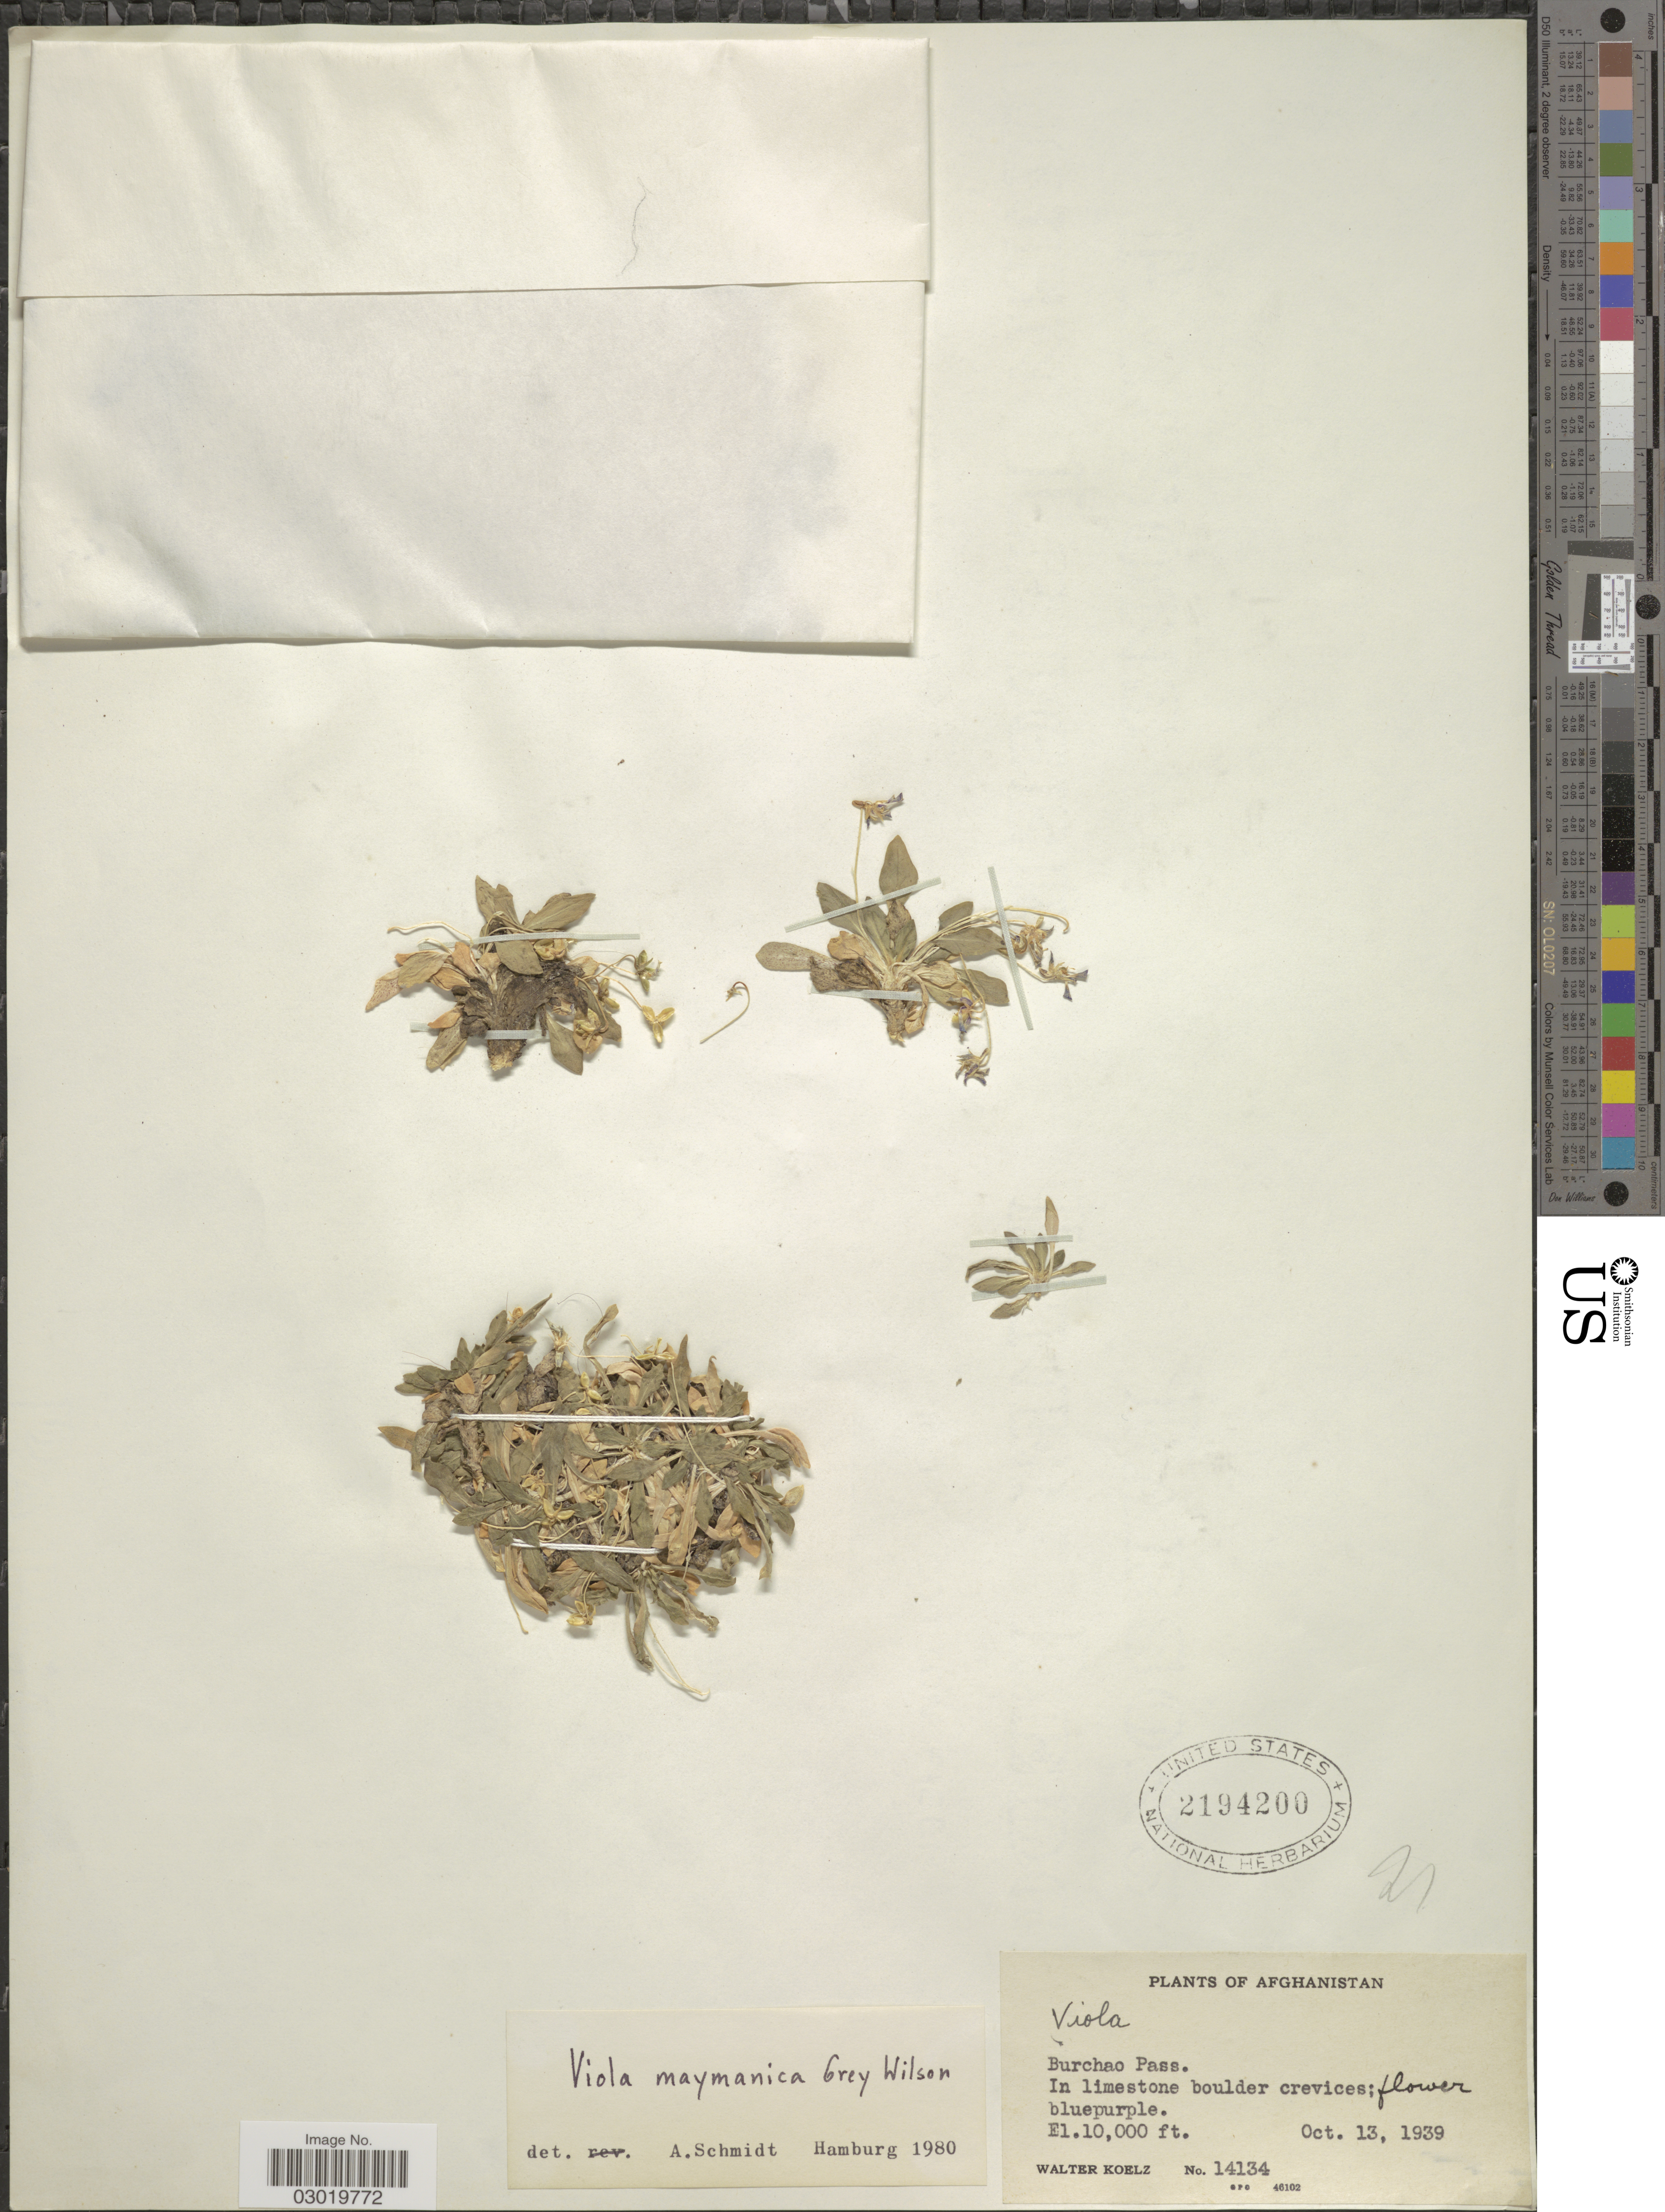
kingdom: Plantae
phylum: Tracheophyta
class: Magnoliopsida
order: Malpighiales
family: Violaceae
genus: Viola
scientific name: Viola maymanica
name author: Grey-Wilson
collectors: W. N. Koelz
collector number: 14134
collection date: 1939-10-13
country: Afghanistan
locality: Burchao Pass.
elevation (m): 3048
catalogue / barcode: US 2194200